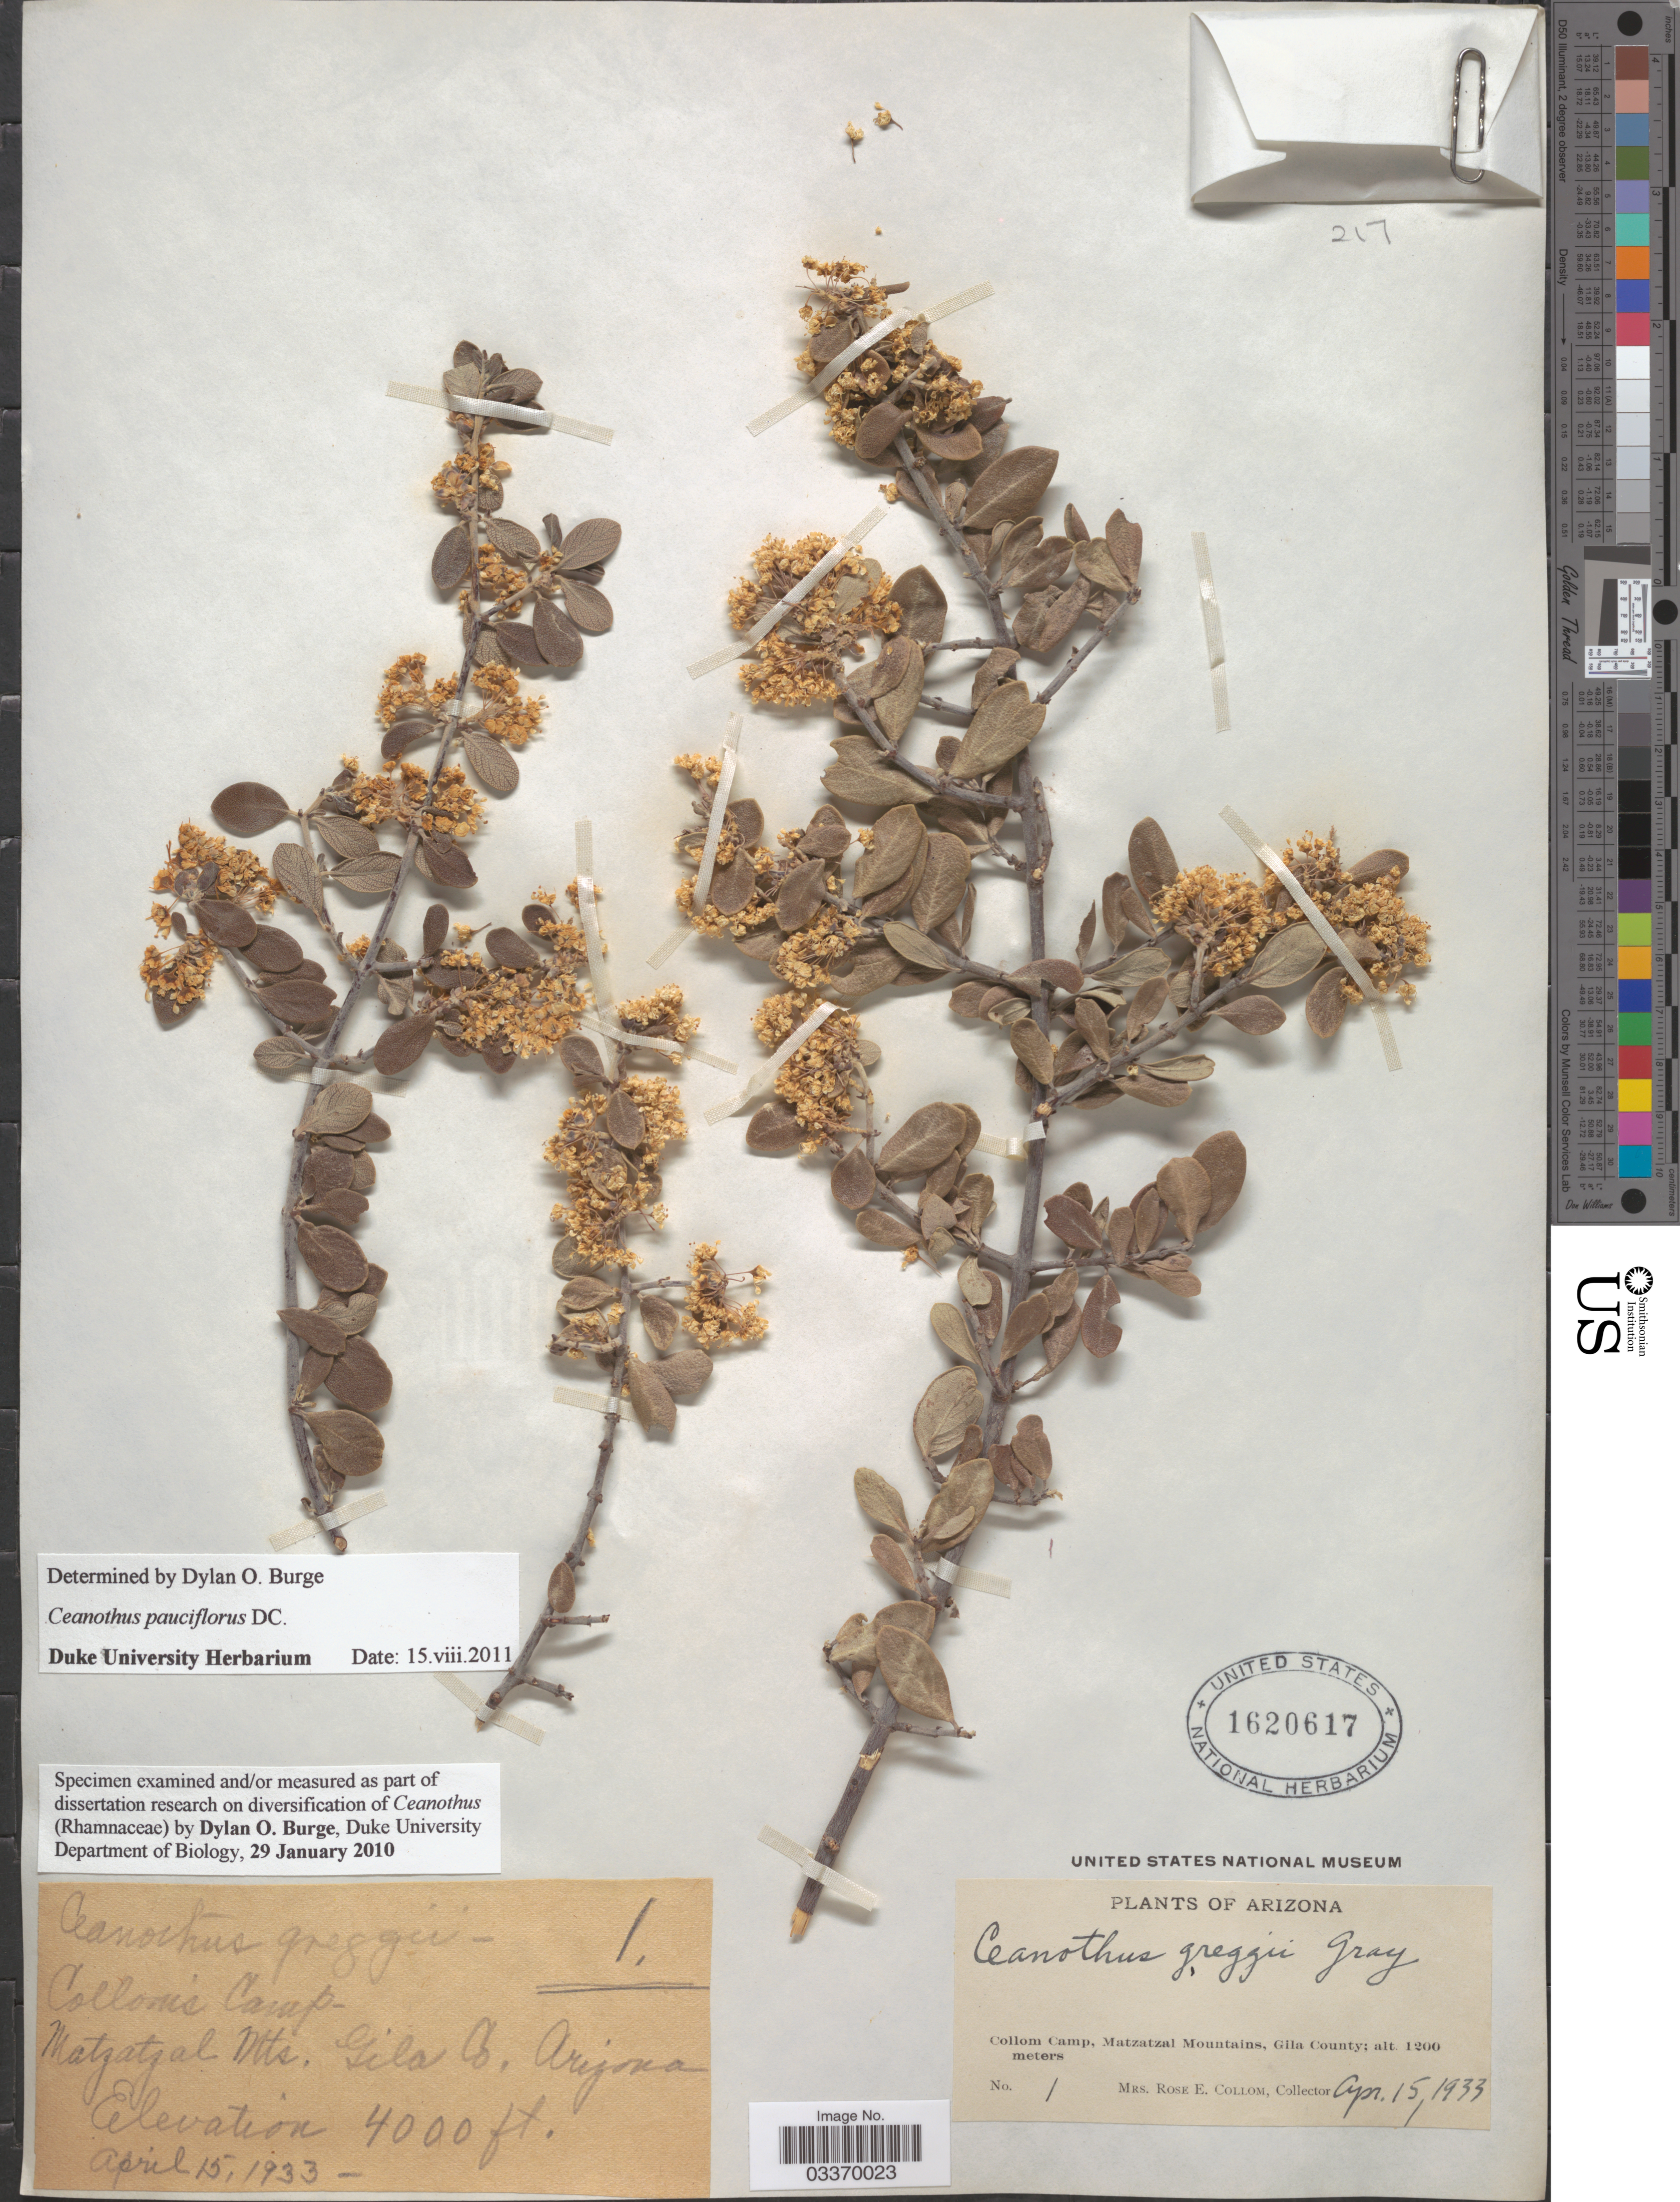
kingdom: Plantae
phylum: Tracheophyta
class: Magnoliopsida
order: Rosales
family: Rhamnaceae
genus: Ceanothus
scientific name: Ceanothus pauciflorus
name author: DC.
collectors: R. E. Collom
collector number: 1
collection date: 1933-04-15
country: United States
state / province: Arizona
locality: Collom's Camp, Matzatzal Mountains, Gila County.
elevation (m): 1219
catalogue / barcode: US 1620617